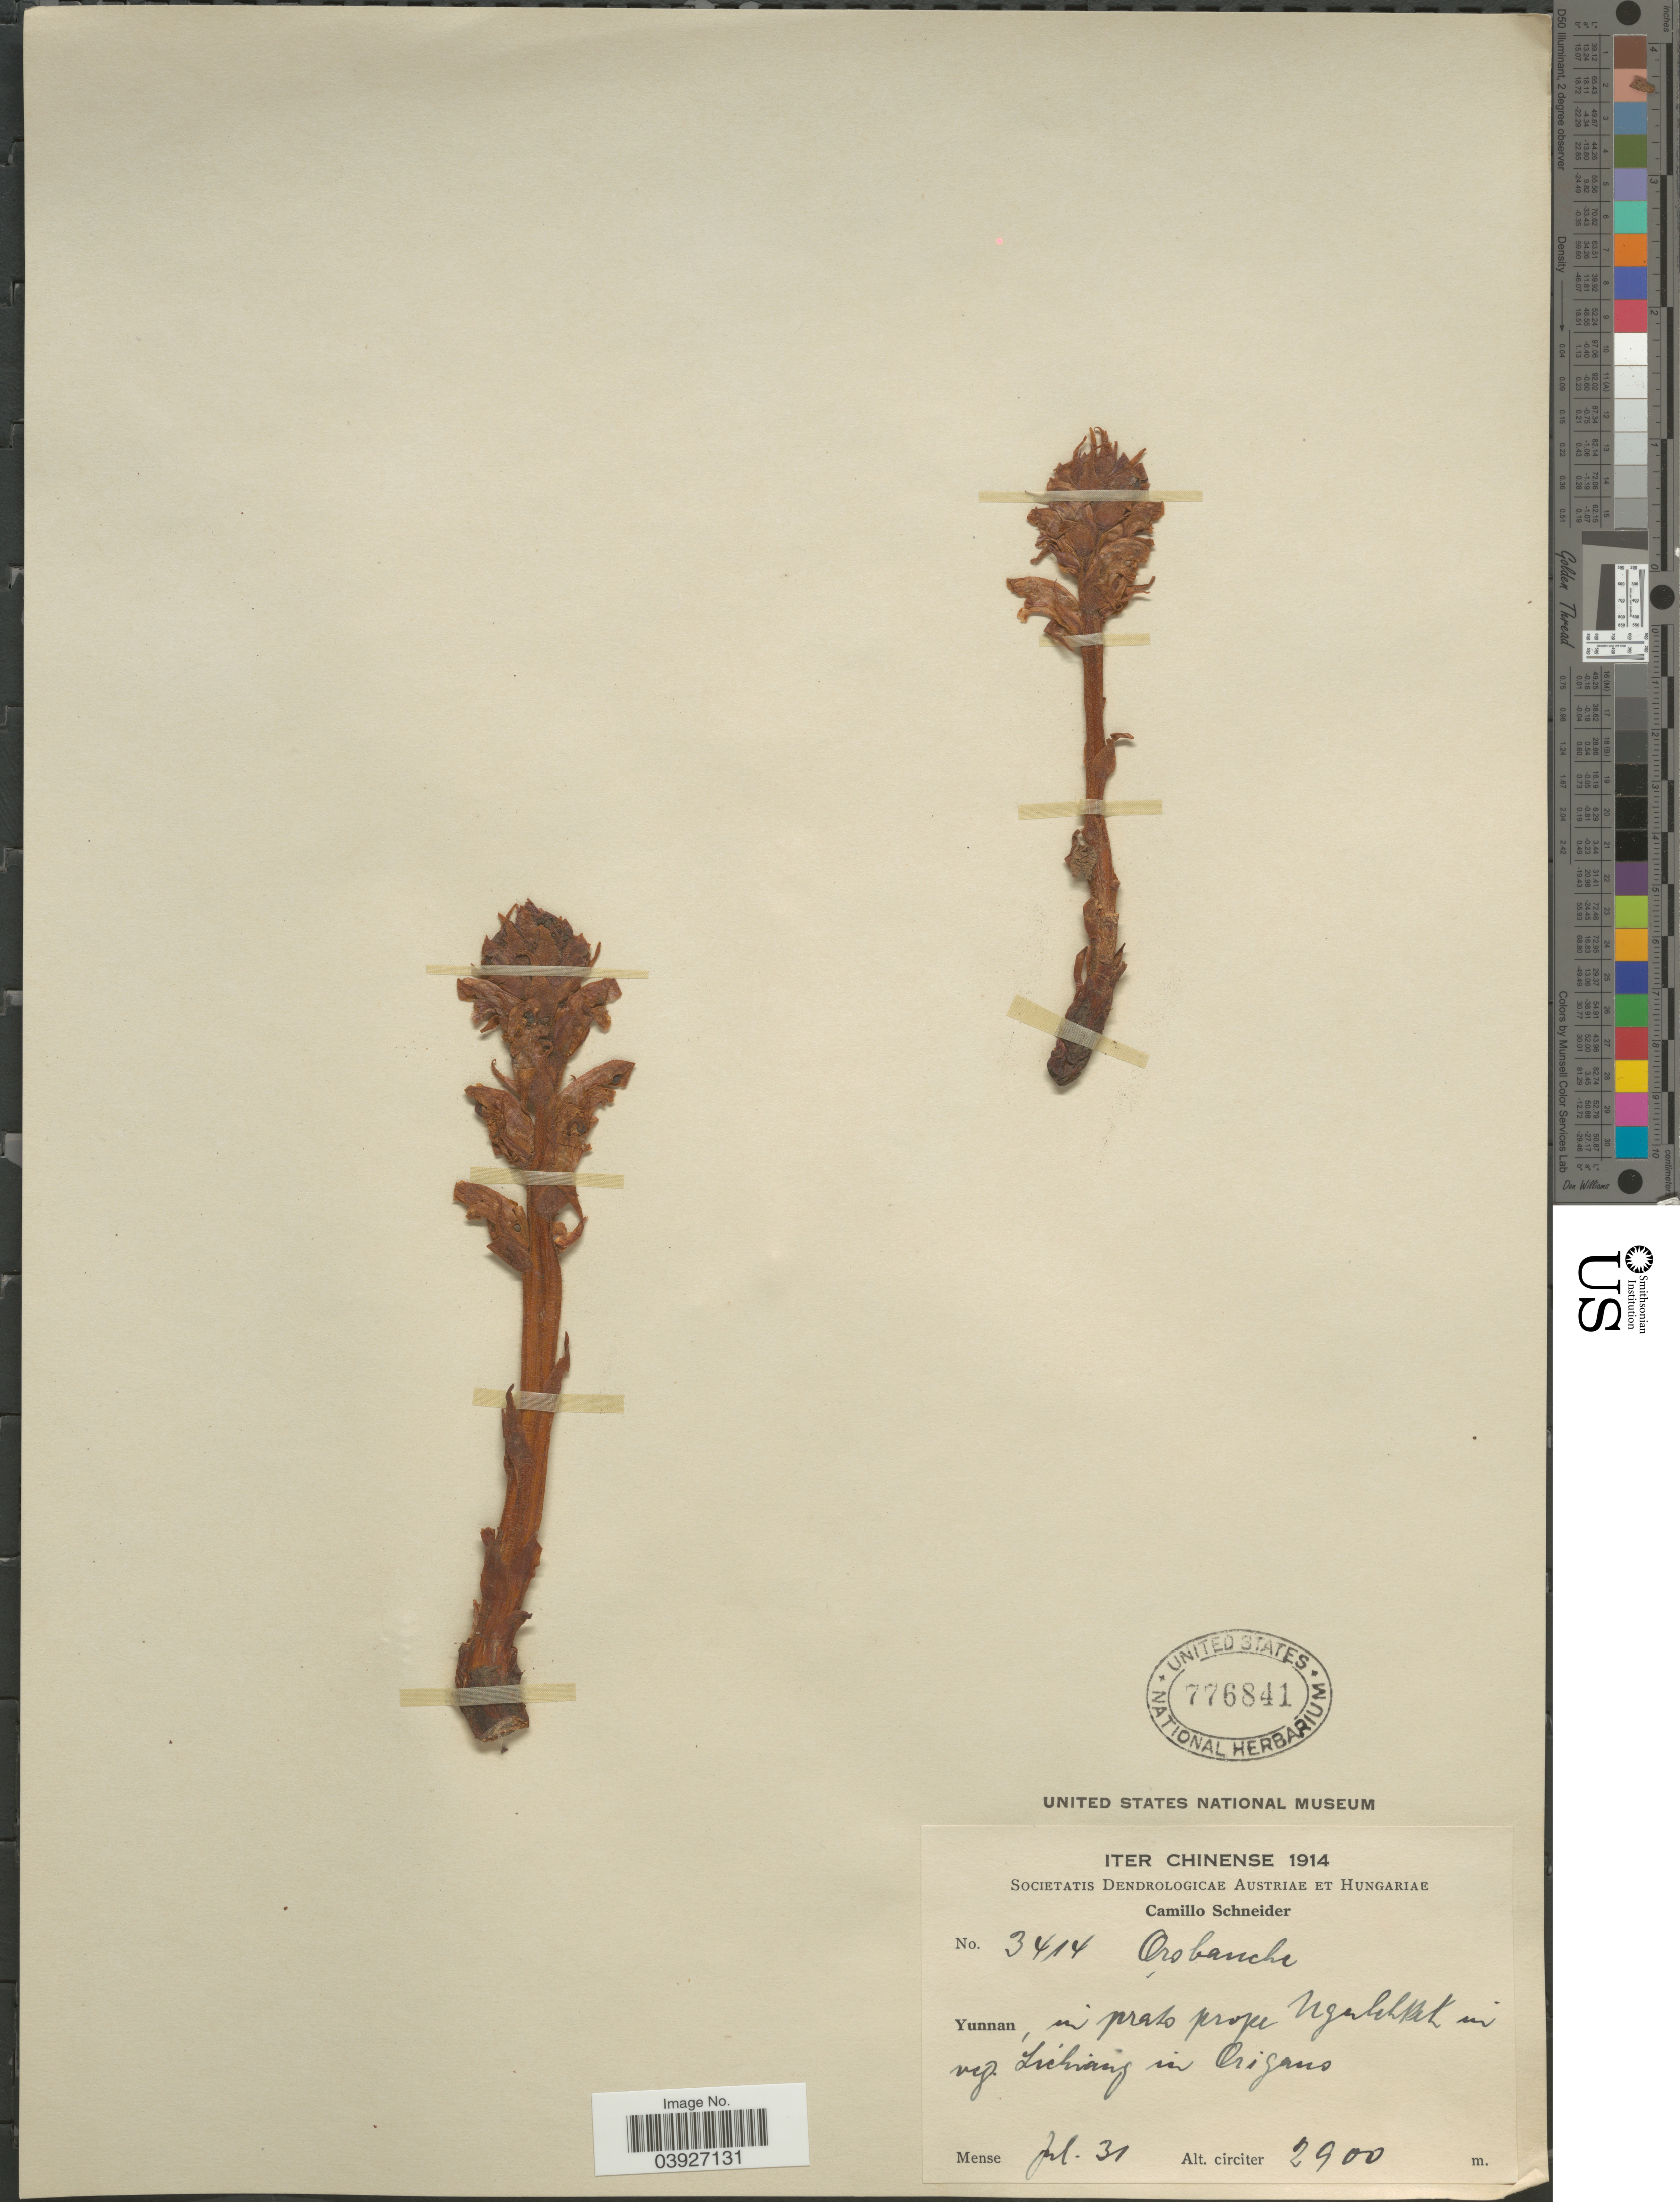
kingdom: Plantae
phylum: Tracheophyta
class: Magnoliopsida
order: Lamiales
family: Orobanchaceae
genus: Orobanche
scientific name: Orobanche sp.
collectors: C. K. Schneider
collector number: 3414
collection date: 1914-07-31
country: China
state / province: Yunnan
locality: In prato prope Ngahlket [interpreted] in reg. Lichiang in Origano.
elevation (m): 2900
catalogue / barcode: US 776841